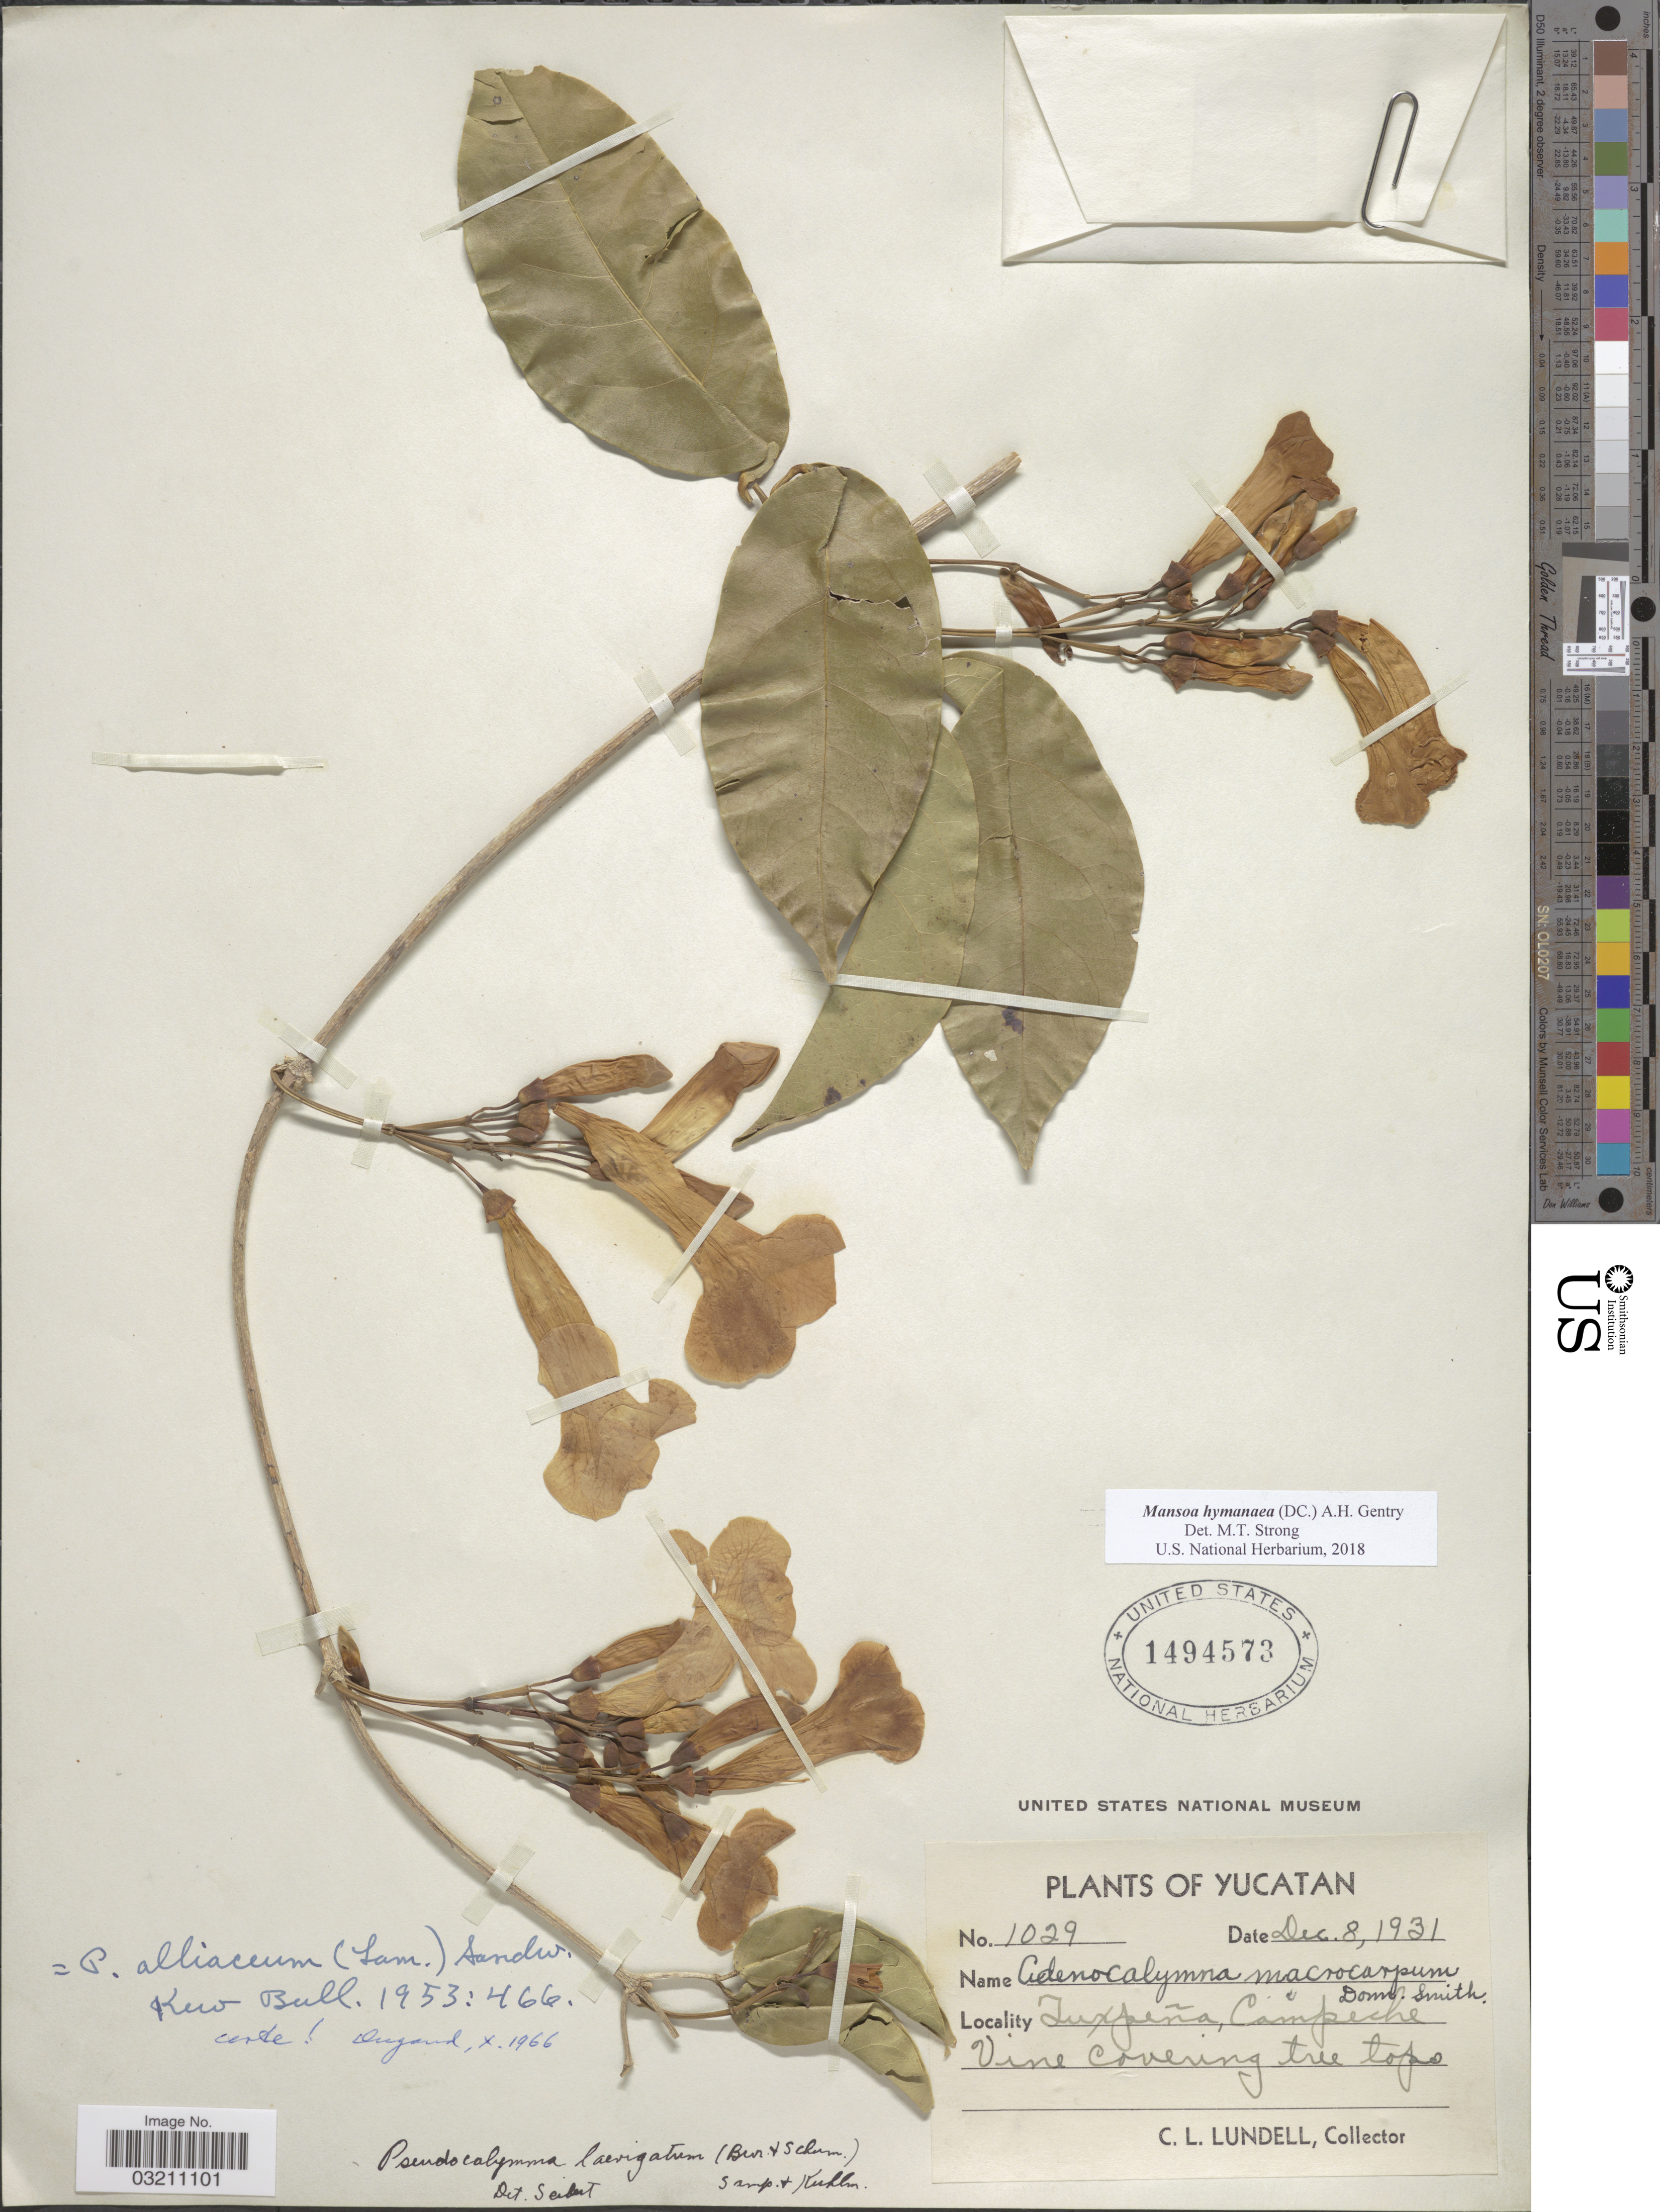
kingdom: Plantae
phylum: Tracheophyta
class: Magnoliopsida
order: Lamiales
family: Bignoniaceae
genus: Mansoa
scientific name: Mansoa hymenaea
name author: (DC.) A.H. Gentry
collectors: C. L. Lundell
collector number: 1029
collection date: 1931-12-08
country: Mexico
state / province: Campeche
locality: Yucatan. Tuxpeña.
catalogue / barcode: US 1494573